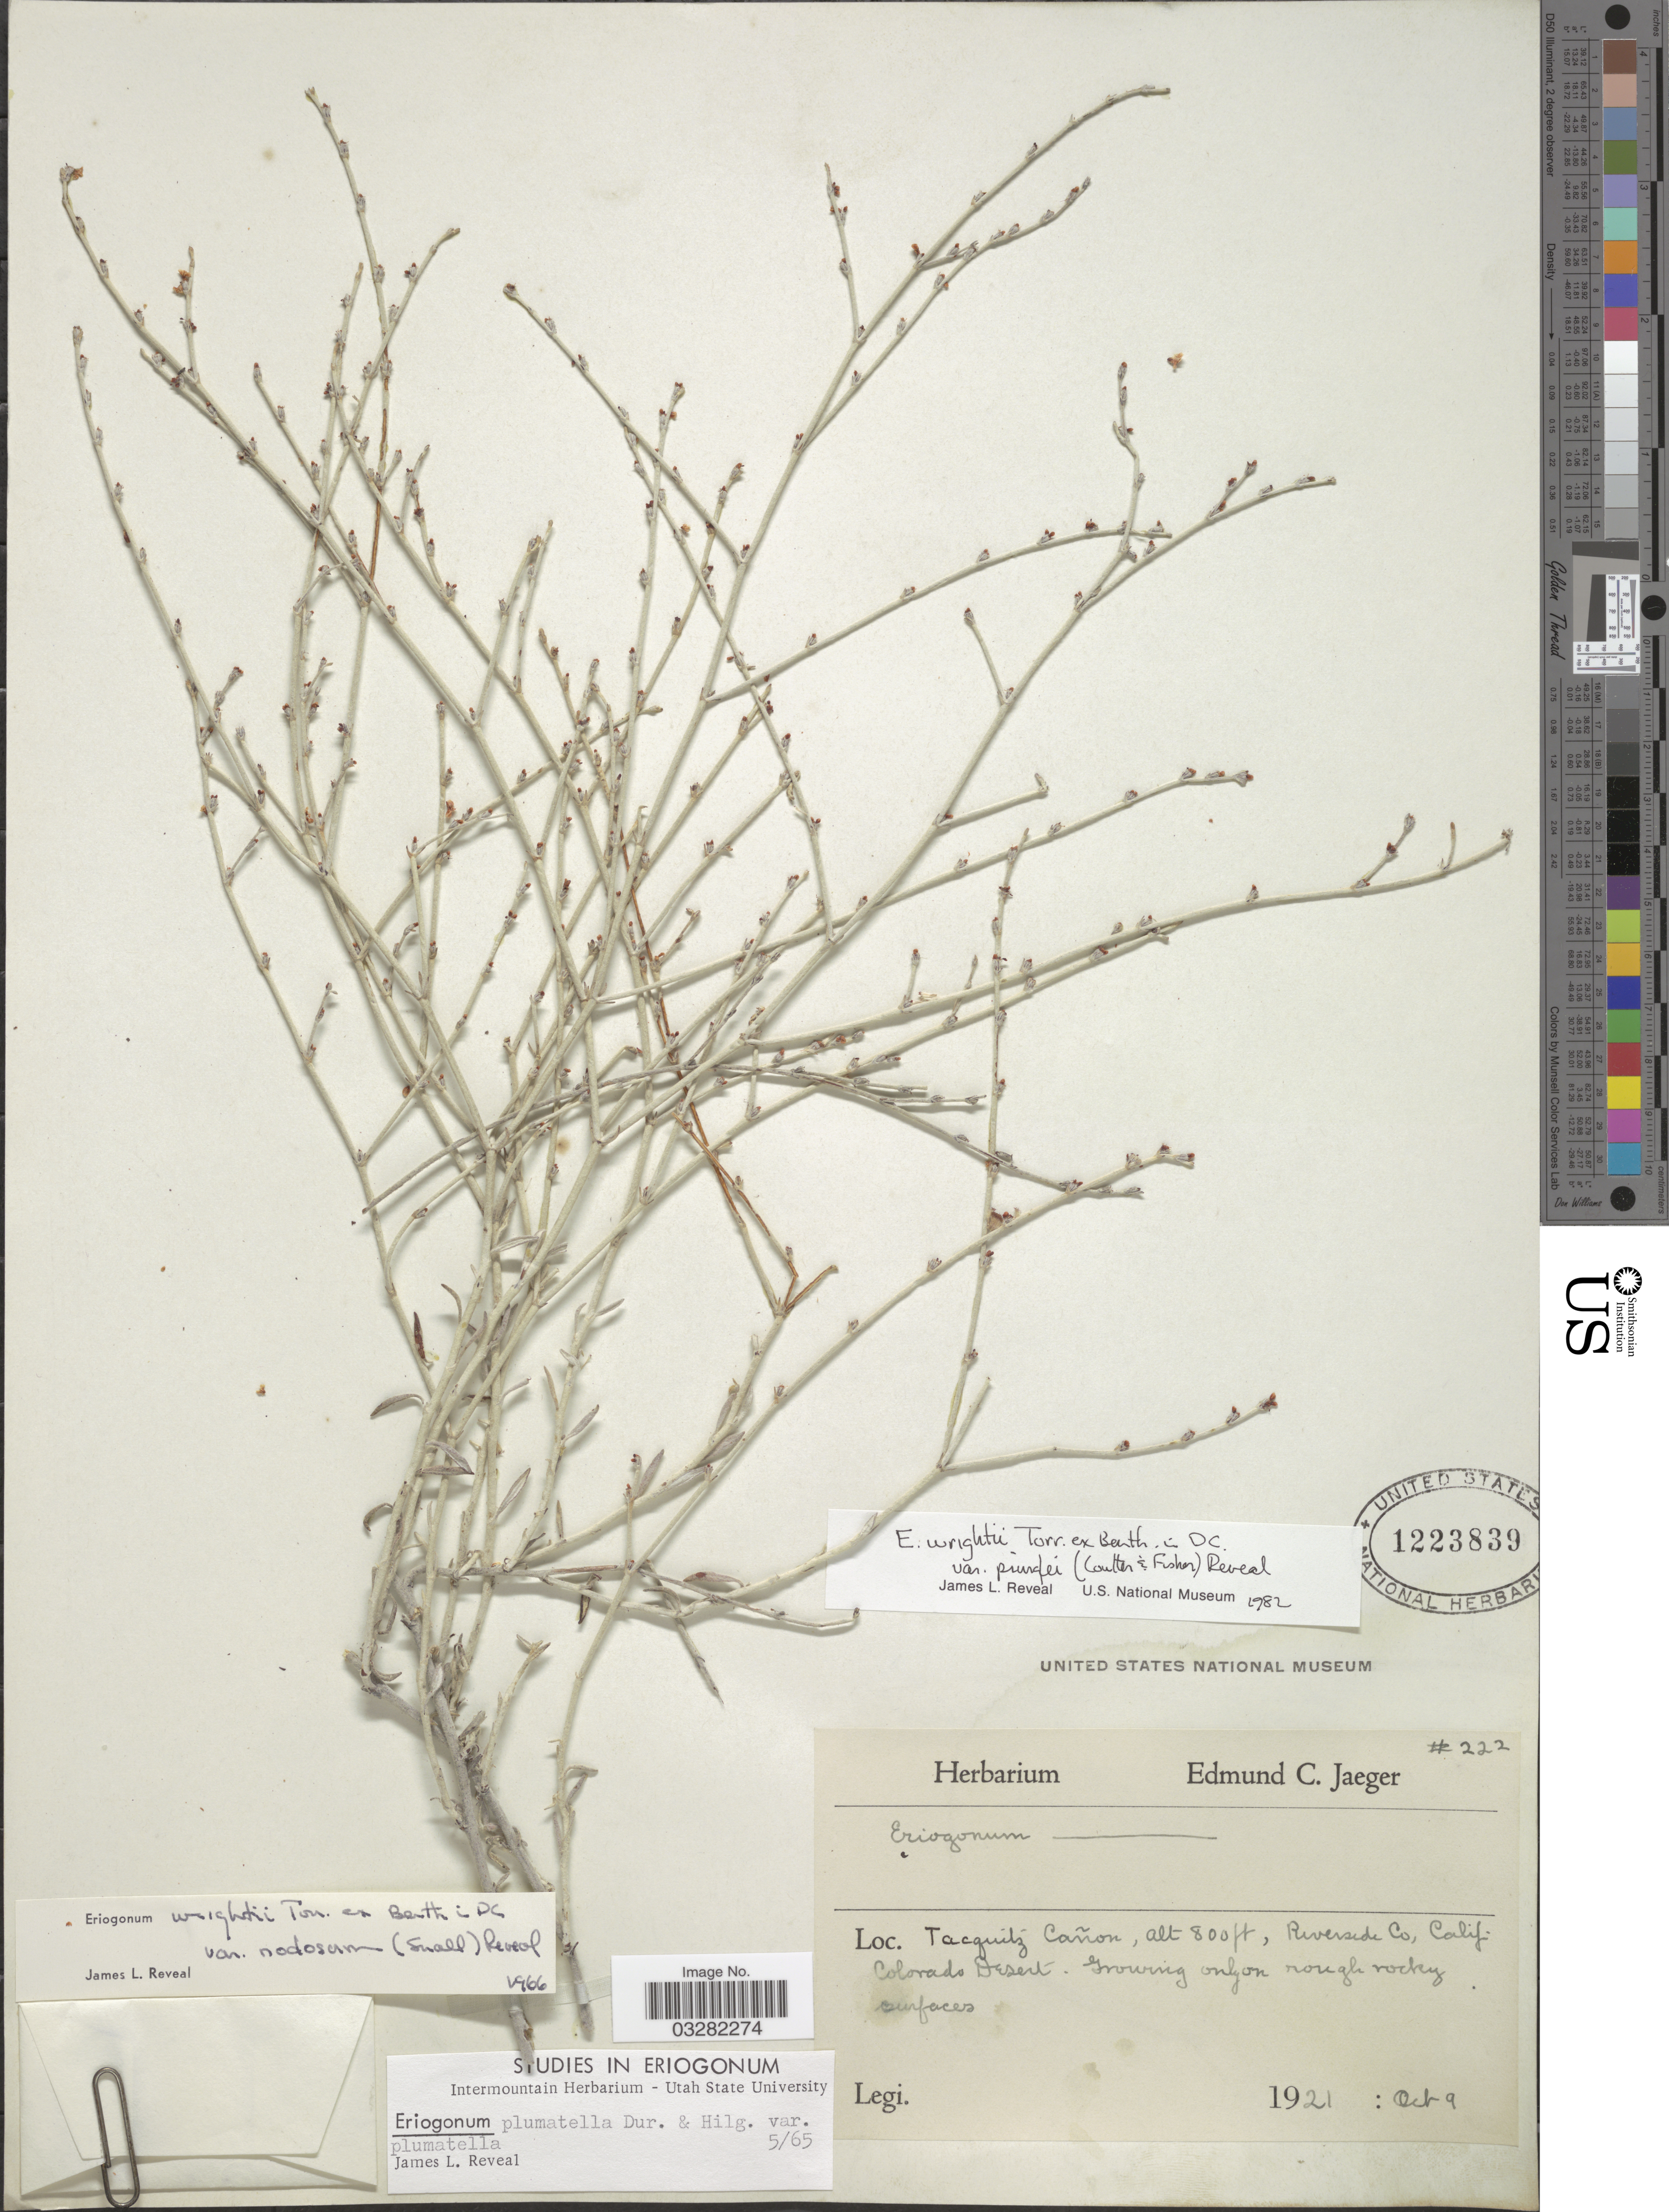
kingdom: Plantae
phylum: Tracheophyta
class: Magnoliopsida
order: Caryophyllales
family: Polygonaceae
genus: Eriogonum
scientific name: Eriogonum wrightii var. pringlei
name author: (J.M. Coult. & Fisher) Reveal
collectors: ex herb. E.C. Jaeger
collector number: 222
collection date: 1921-10-09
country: United States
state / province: California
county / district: Riverside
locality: Tacquitz Cañon, Riverside Co. Colorado Desert.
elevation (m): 244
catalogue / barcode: US 1223839